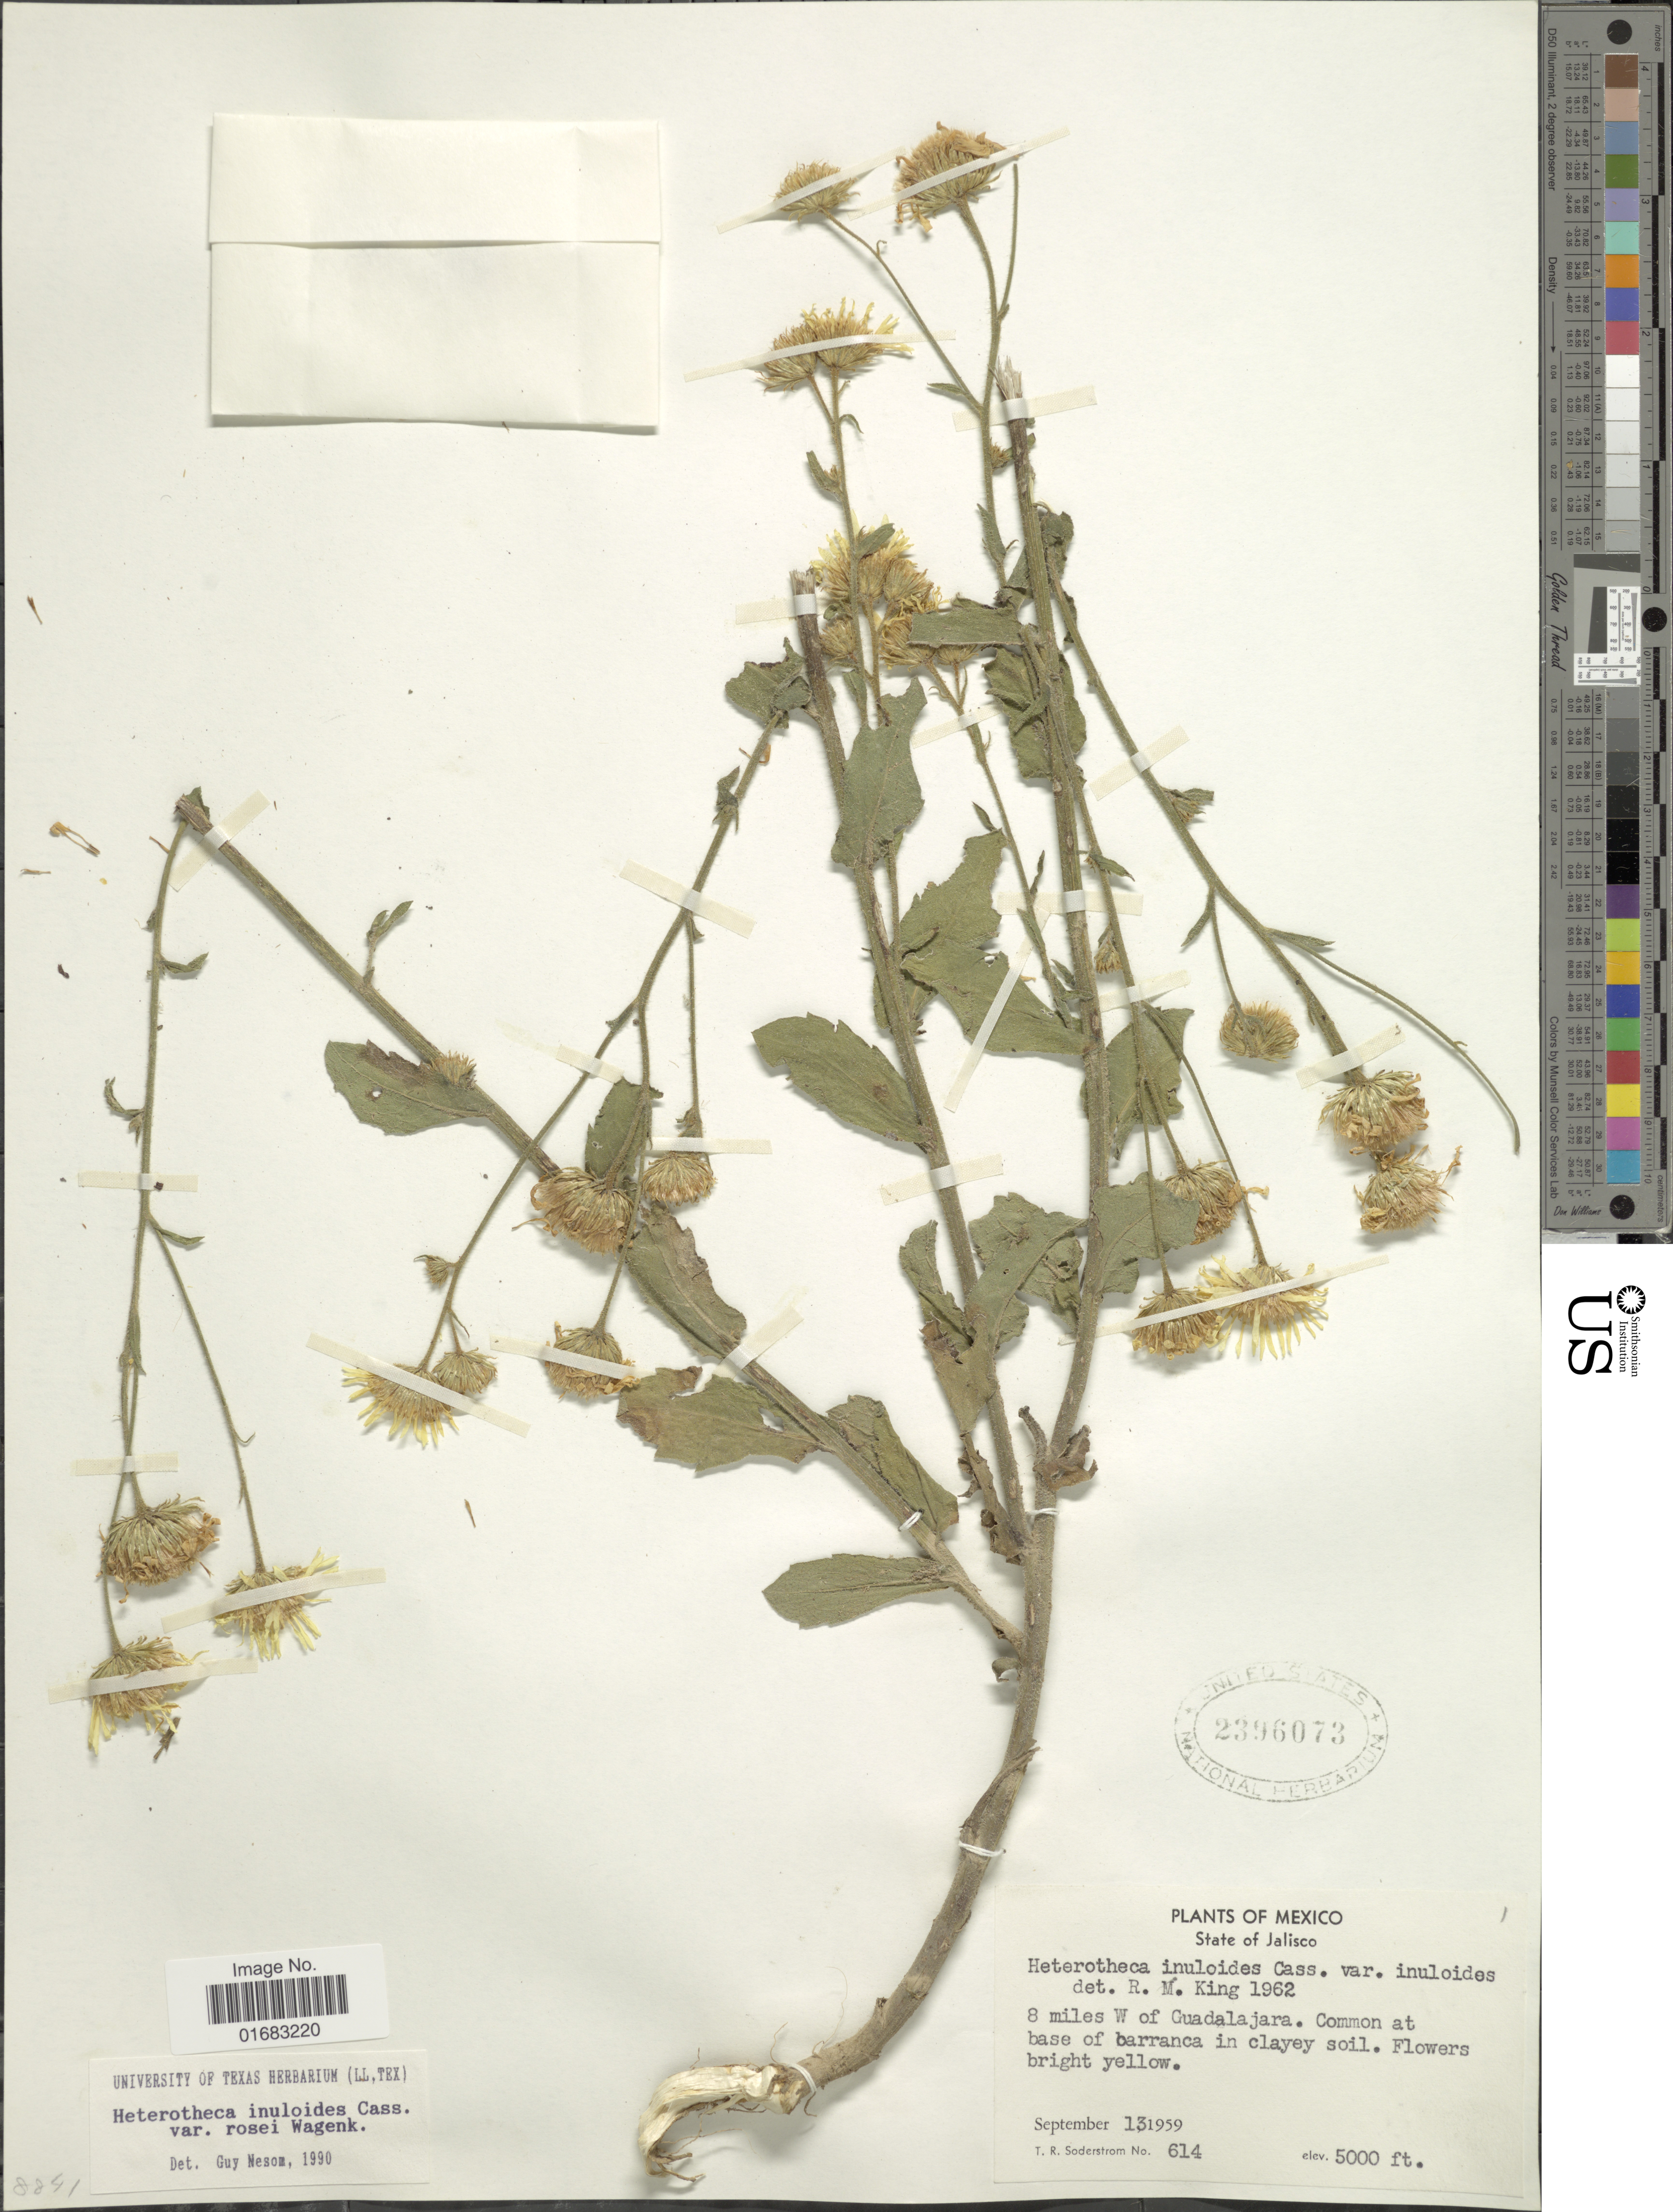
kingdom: Plantae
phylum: Tracheophyta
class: Magnoliopsida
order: Asterales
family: Asteraceae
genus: Heterotheca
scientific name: Heterotheca inuloides var. rosei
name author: B. Wagenkn.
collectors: T. R. Soderstrom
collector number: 614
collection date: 1959-09-13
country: Mexico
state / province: Jalisco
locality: Mexico. State of Jalisco. 8 miles W of Guadalajara. Common at base of barranca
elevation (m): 1524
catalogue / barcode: US 2396072